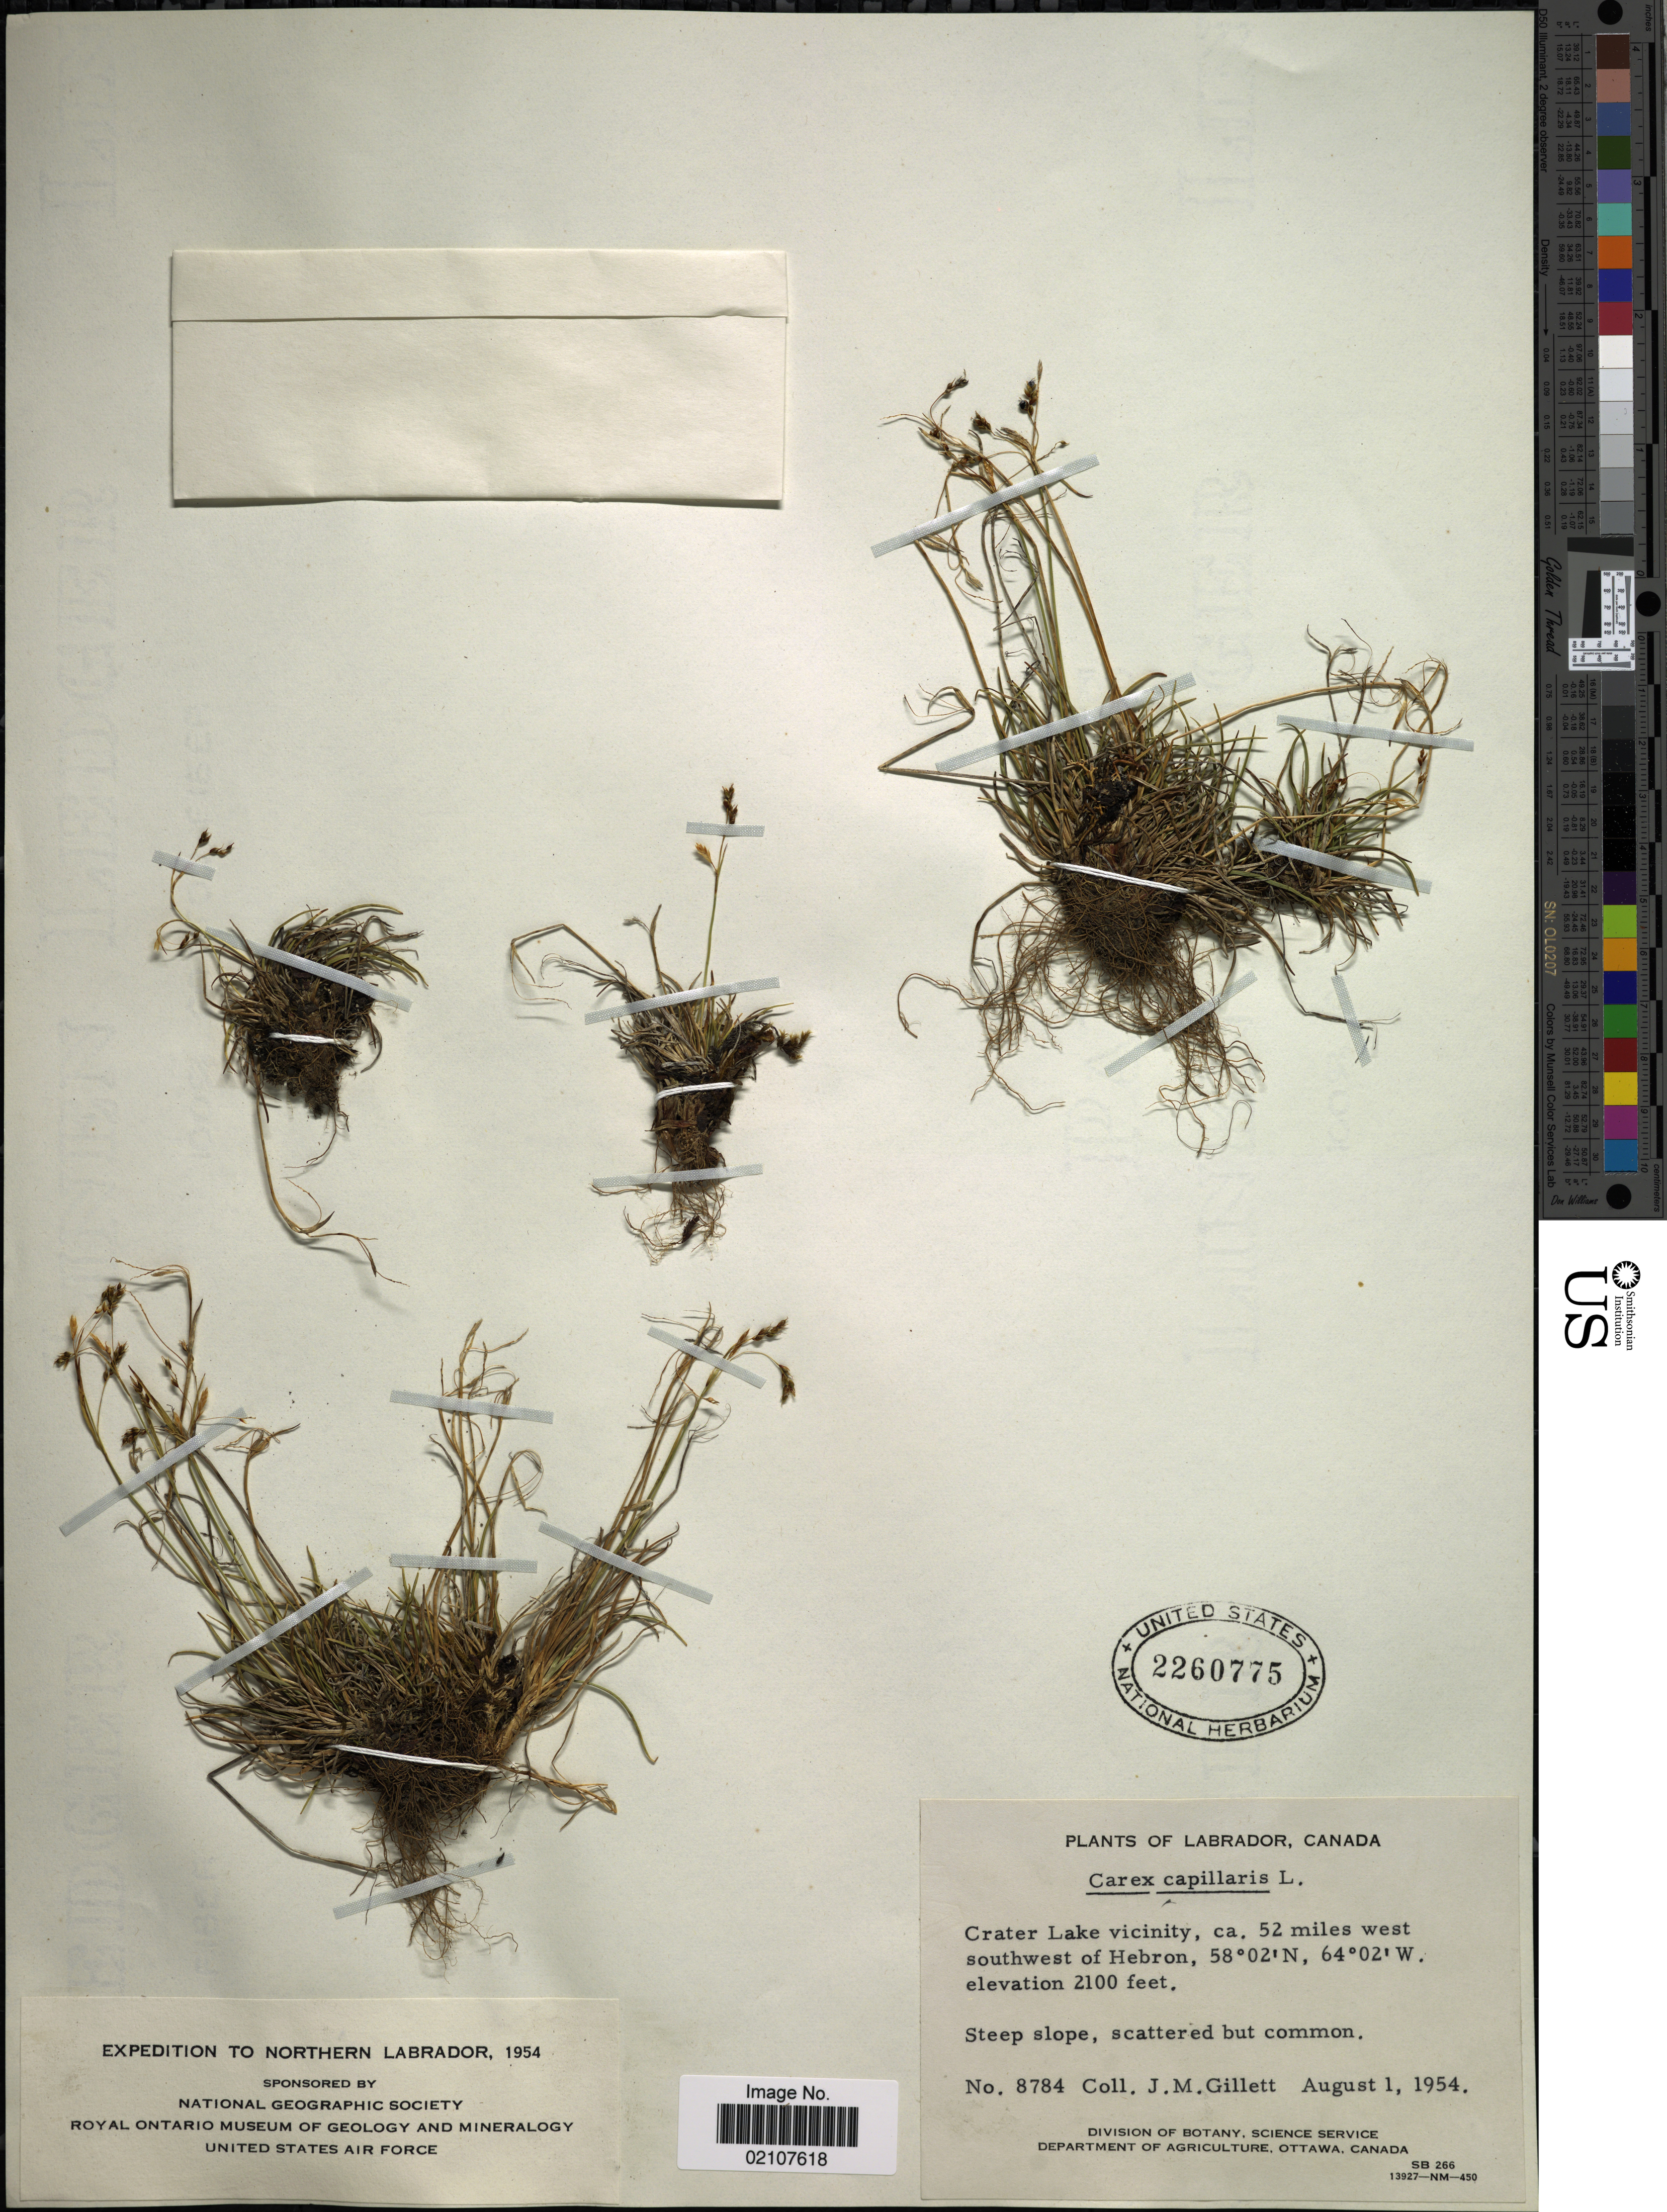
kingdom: Plantae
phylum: Tracheophyta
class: Liliopsida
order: Poales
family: Cyperaceae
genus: Carex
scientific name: Carex capillaris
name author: L.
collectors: J. M. Gillet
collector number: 8784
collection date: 1954-08-01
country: Canada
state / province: Newfoundland and Labrador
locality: Labrador, Crater Lake vicinity, ca. 52 miles west southwest of Hebron.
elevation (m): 640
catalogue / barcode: US 2260775